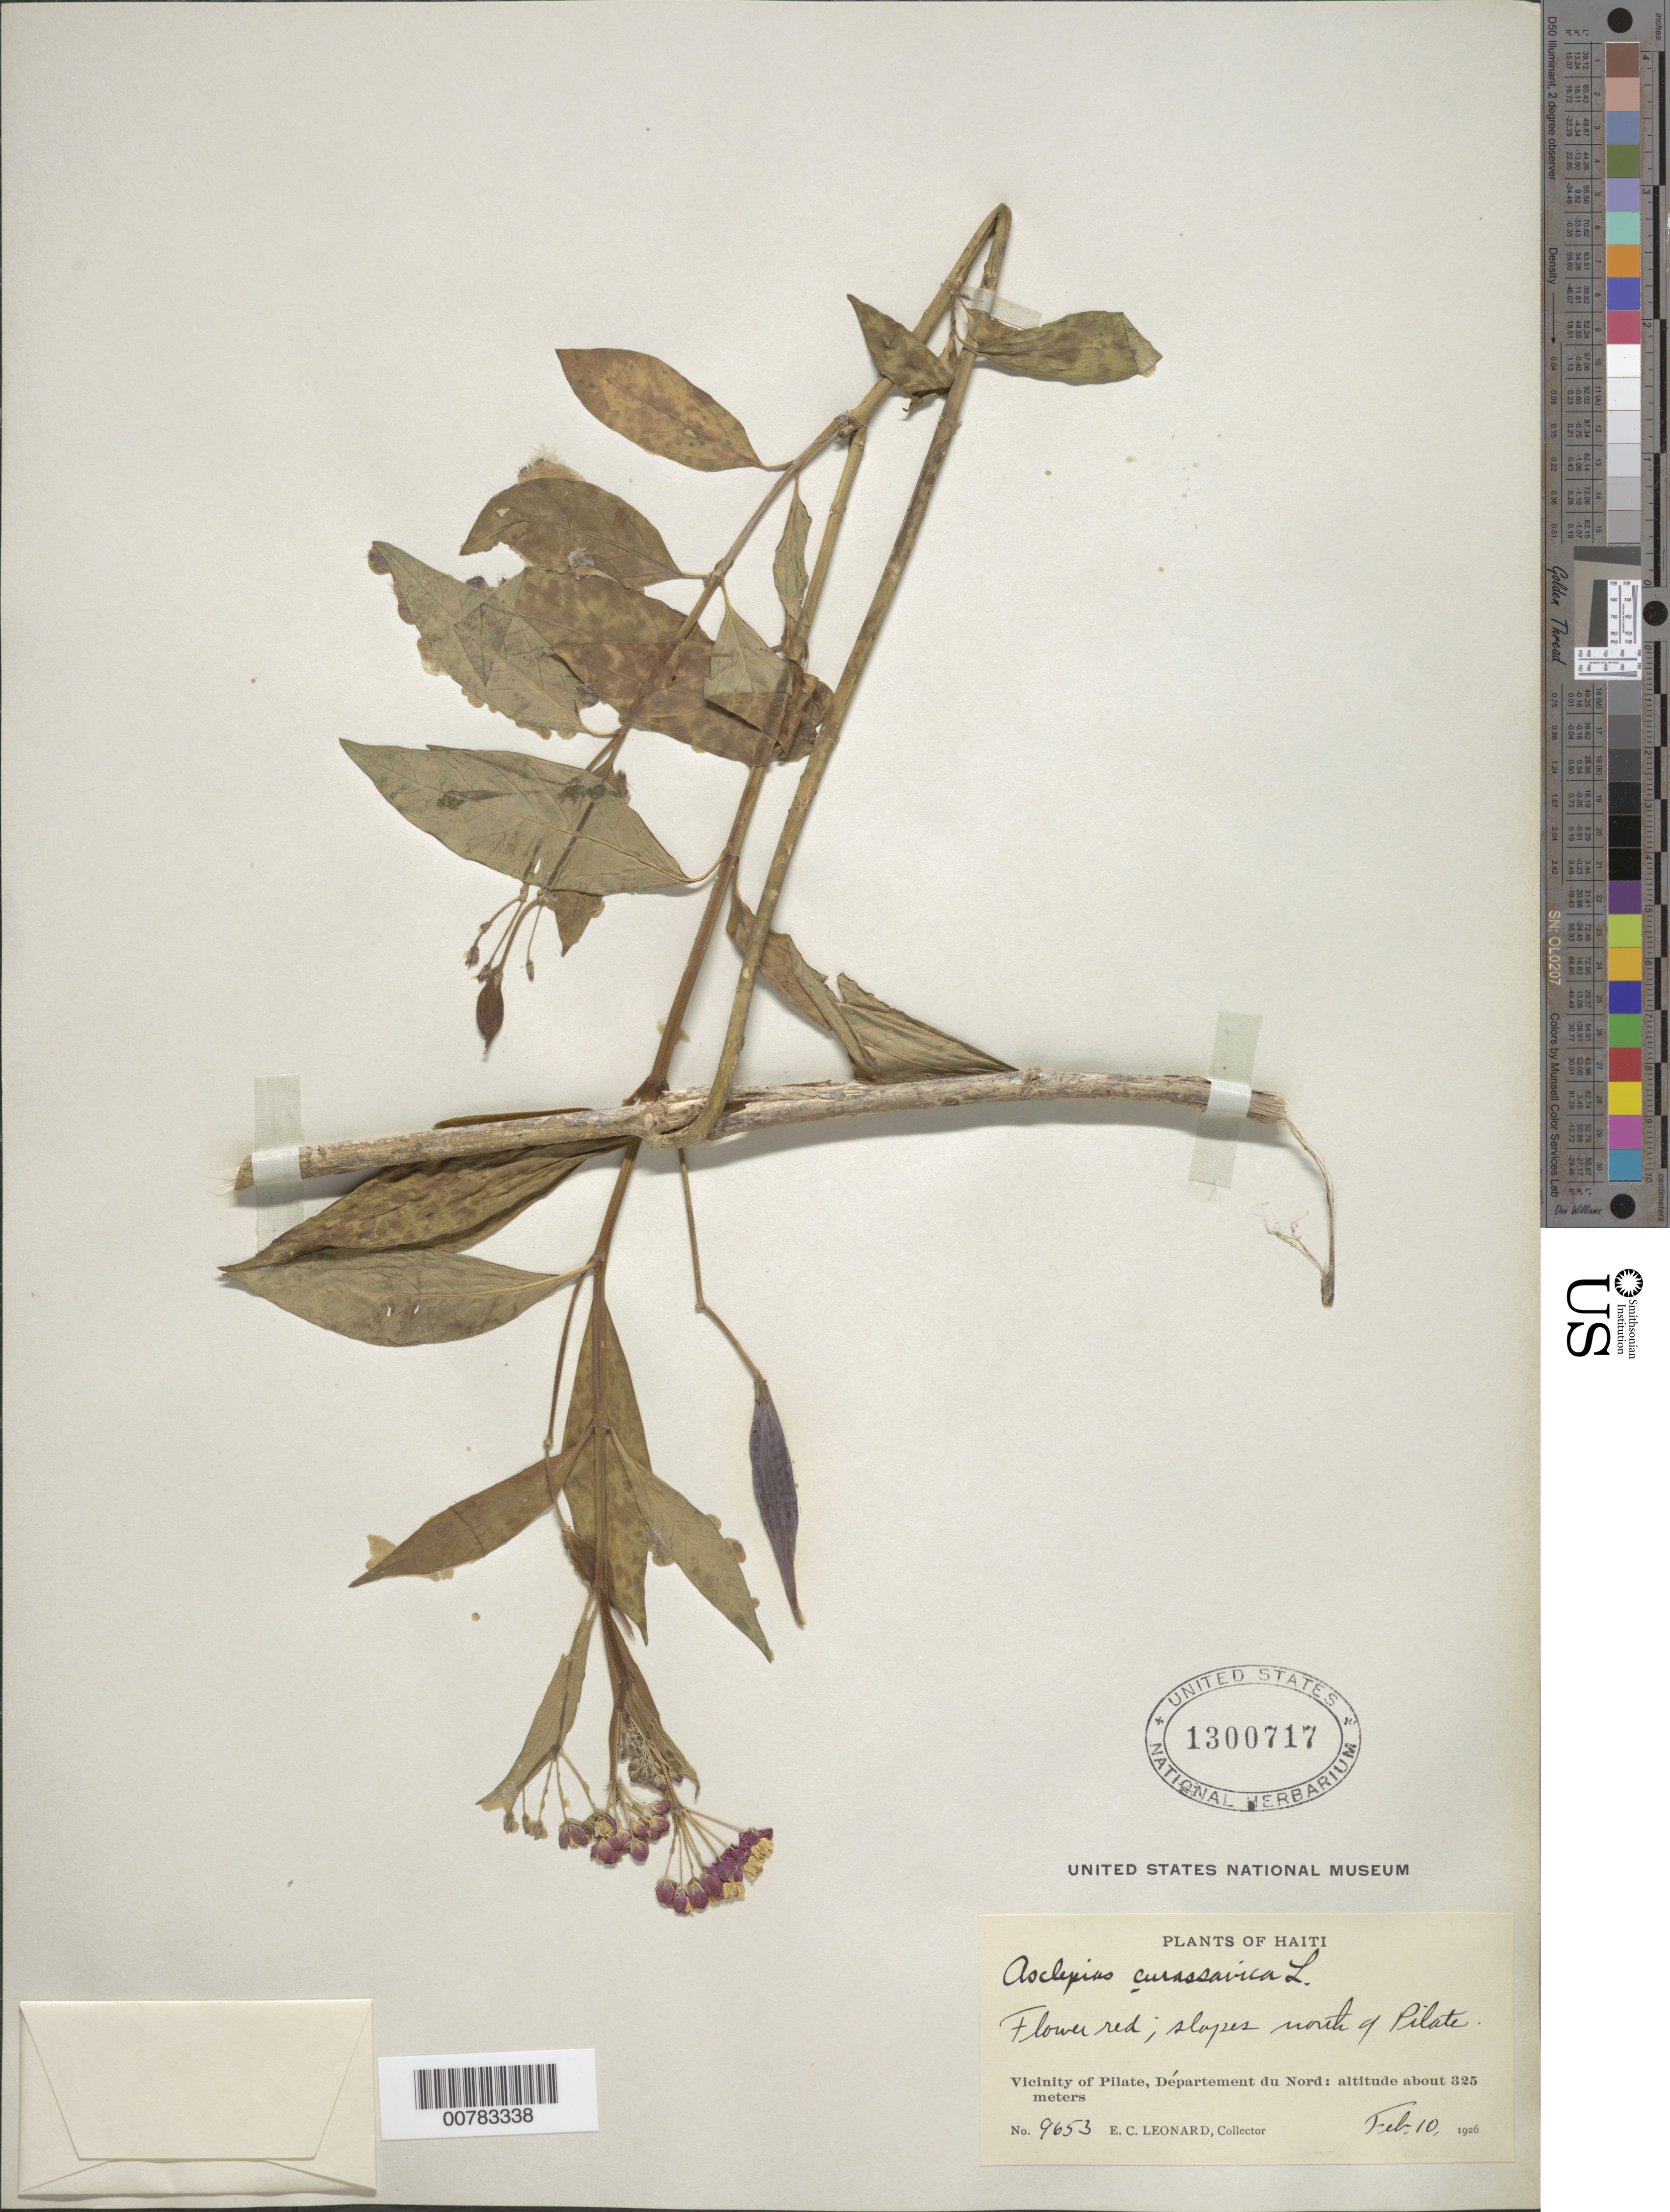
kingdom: Plantae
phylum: Tracheophyta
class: Magnoliopsida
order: Gentianales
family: Apocynaceae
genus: Asclepias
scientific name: Asclepias curassavica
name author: L.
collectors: E. C. Leonard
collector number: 9653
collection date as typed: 10 Feb 1926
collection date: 1926-02-10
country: Haiti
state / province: Nord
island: Hispaniola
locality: Vicinity of Pilate, north of Pilate.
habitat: Slopes.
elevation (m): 325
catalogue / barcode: US 1300717